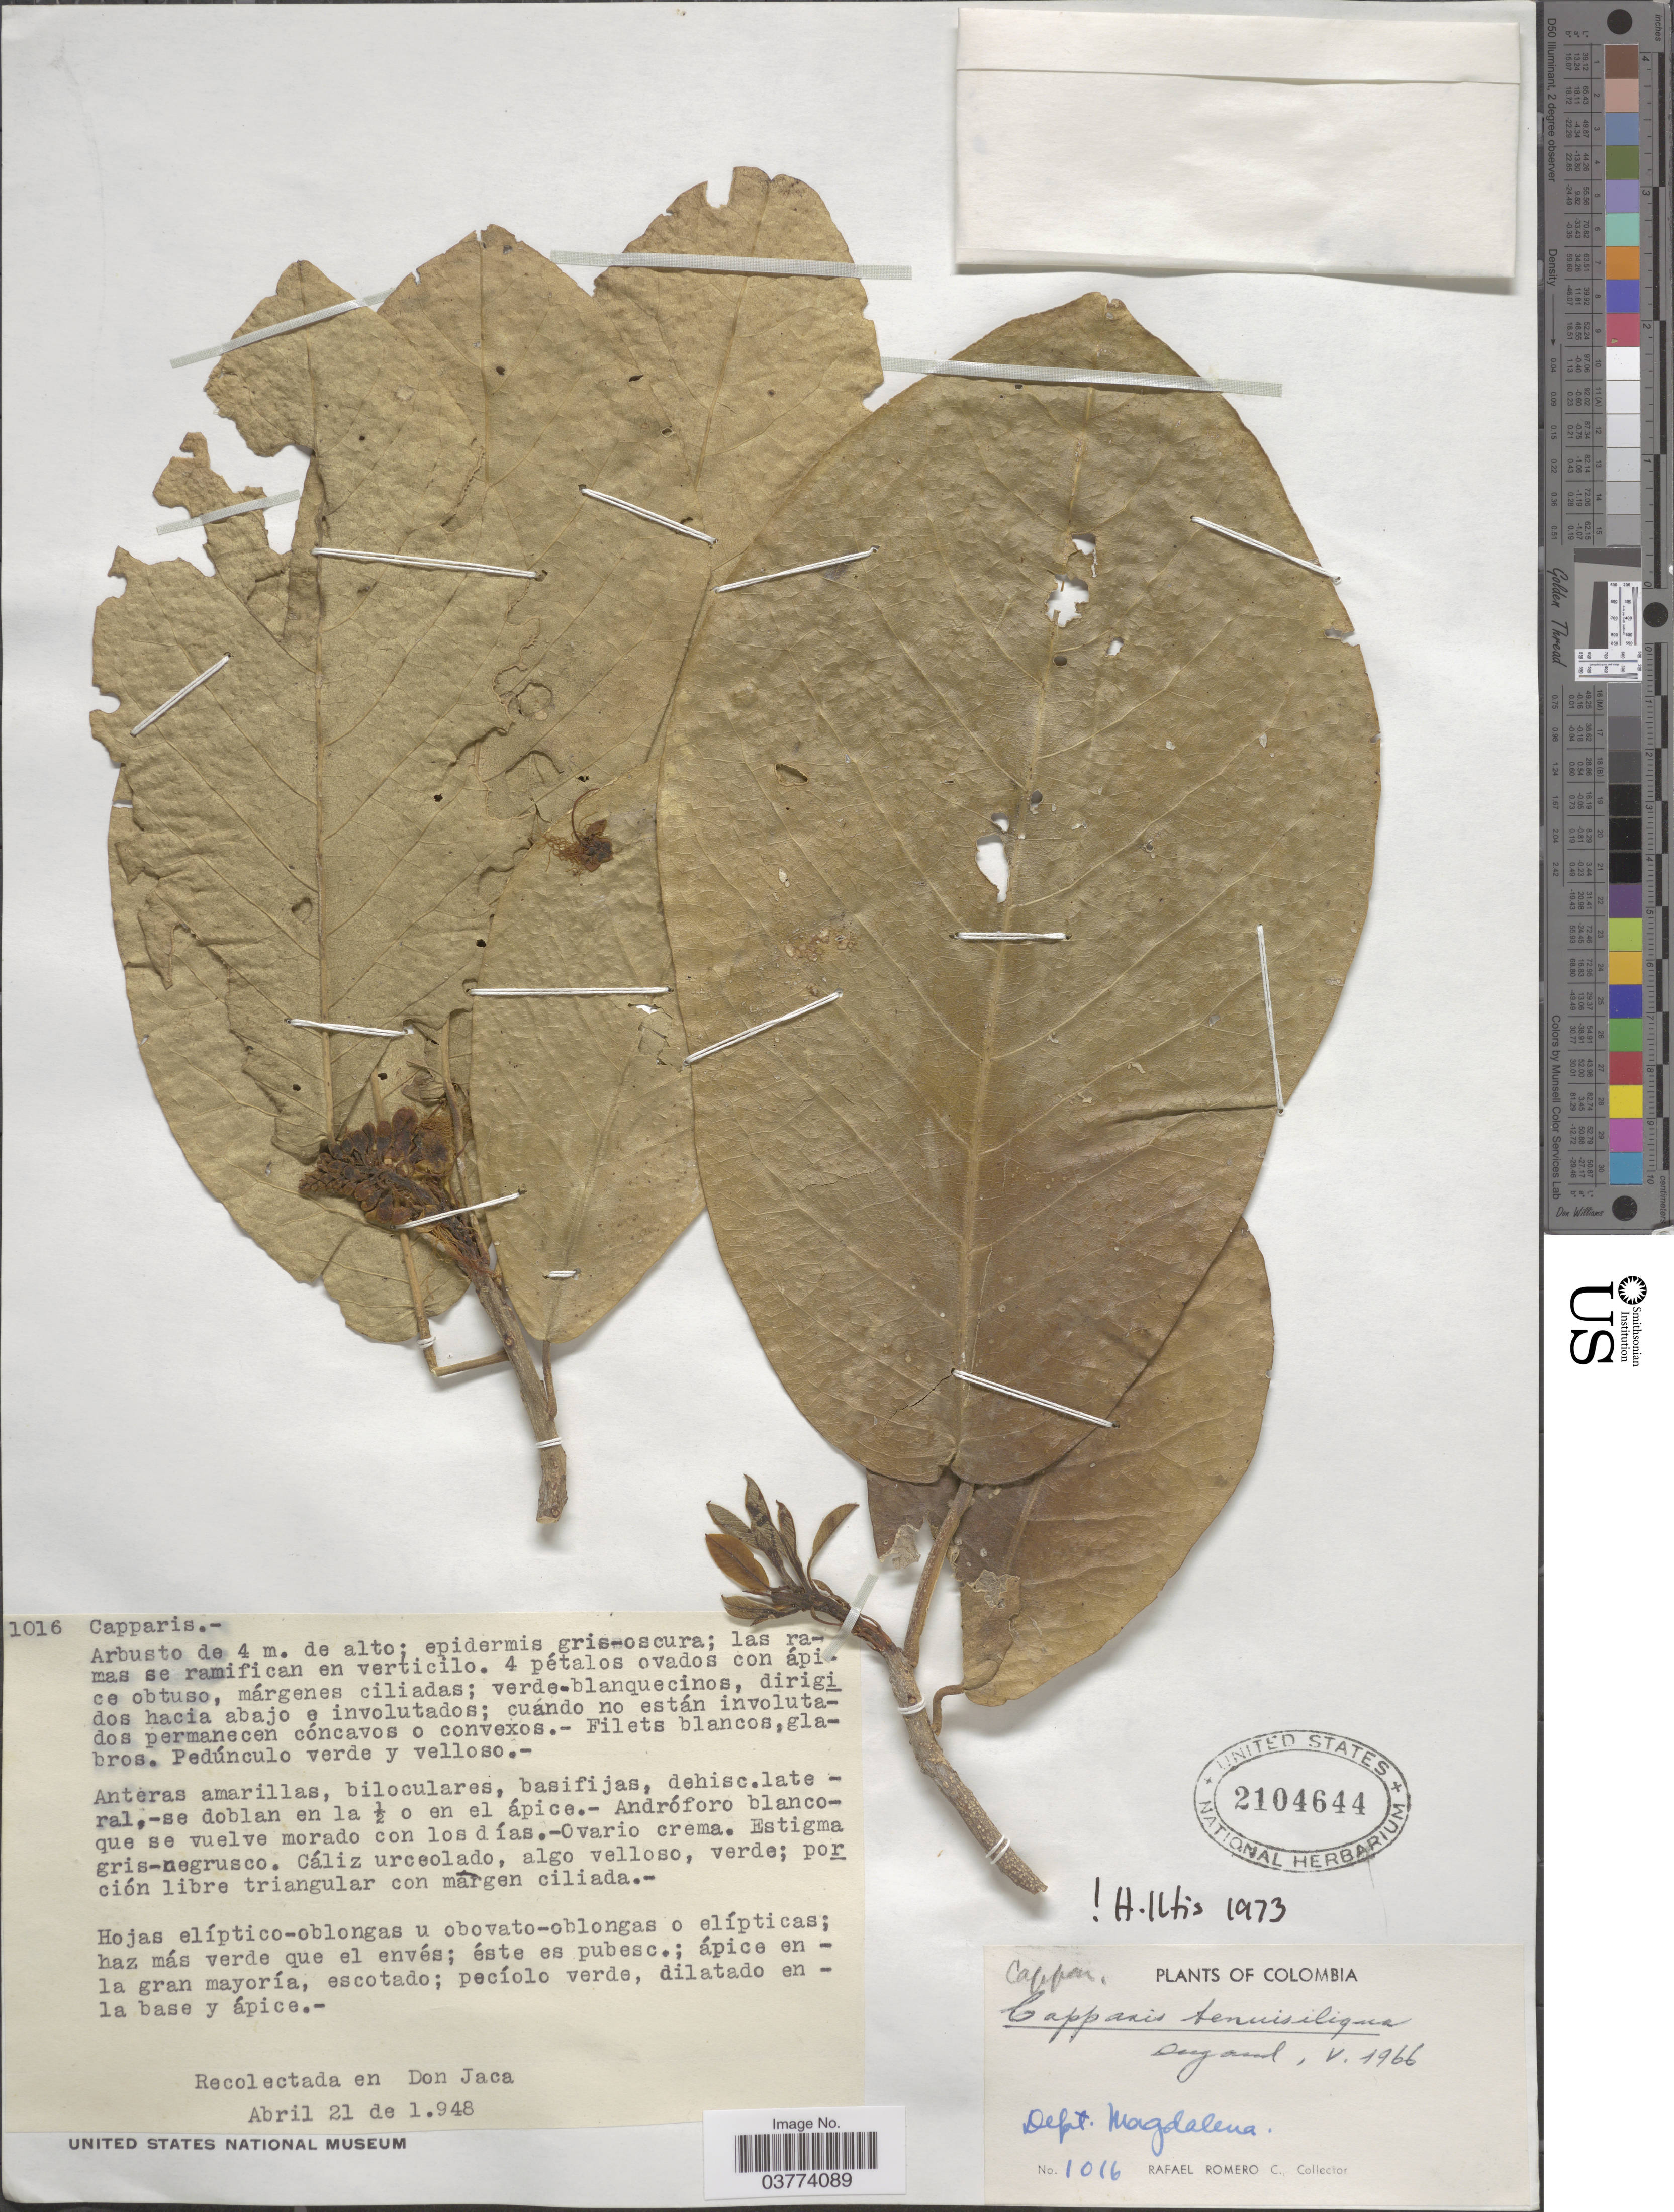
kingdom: Plantae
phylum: Tracheophyta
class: Magnoliopsida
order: Brassicales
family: Capparaceae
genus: Monilicarpa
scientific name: Monilicarpa tenuisiliqua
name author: (Jacq.) Cornejo & Iltis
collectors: R. Romero Castañeda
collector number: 1016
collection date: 1948-04-21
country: Colombia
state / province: Magdalena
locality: En Don Jaca. Dept. Magdalena.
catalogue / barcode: US 2104644